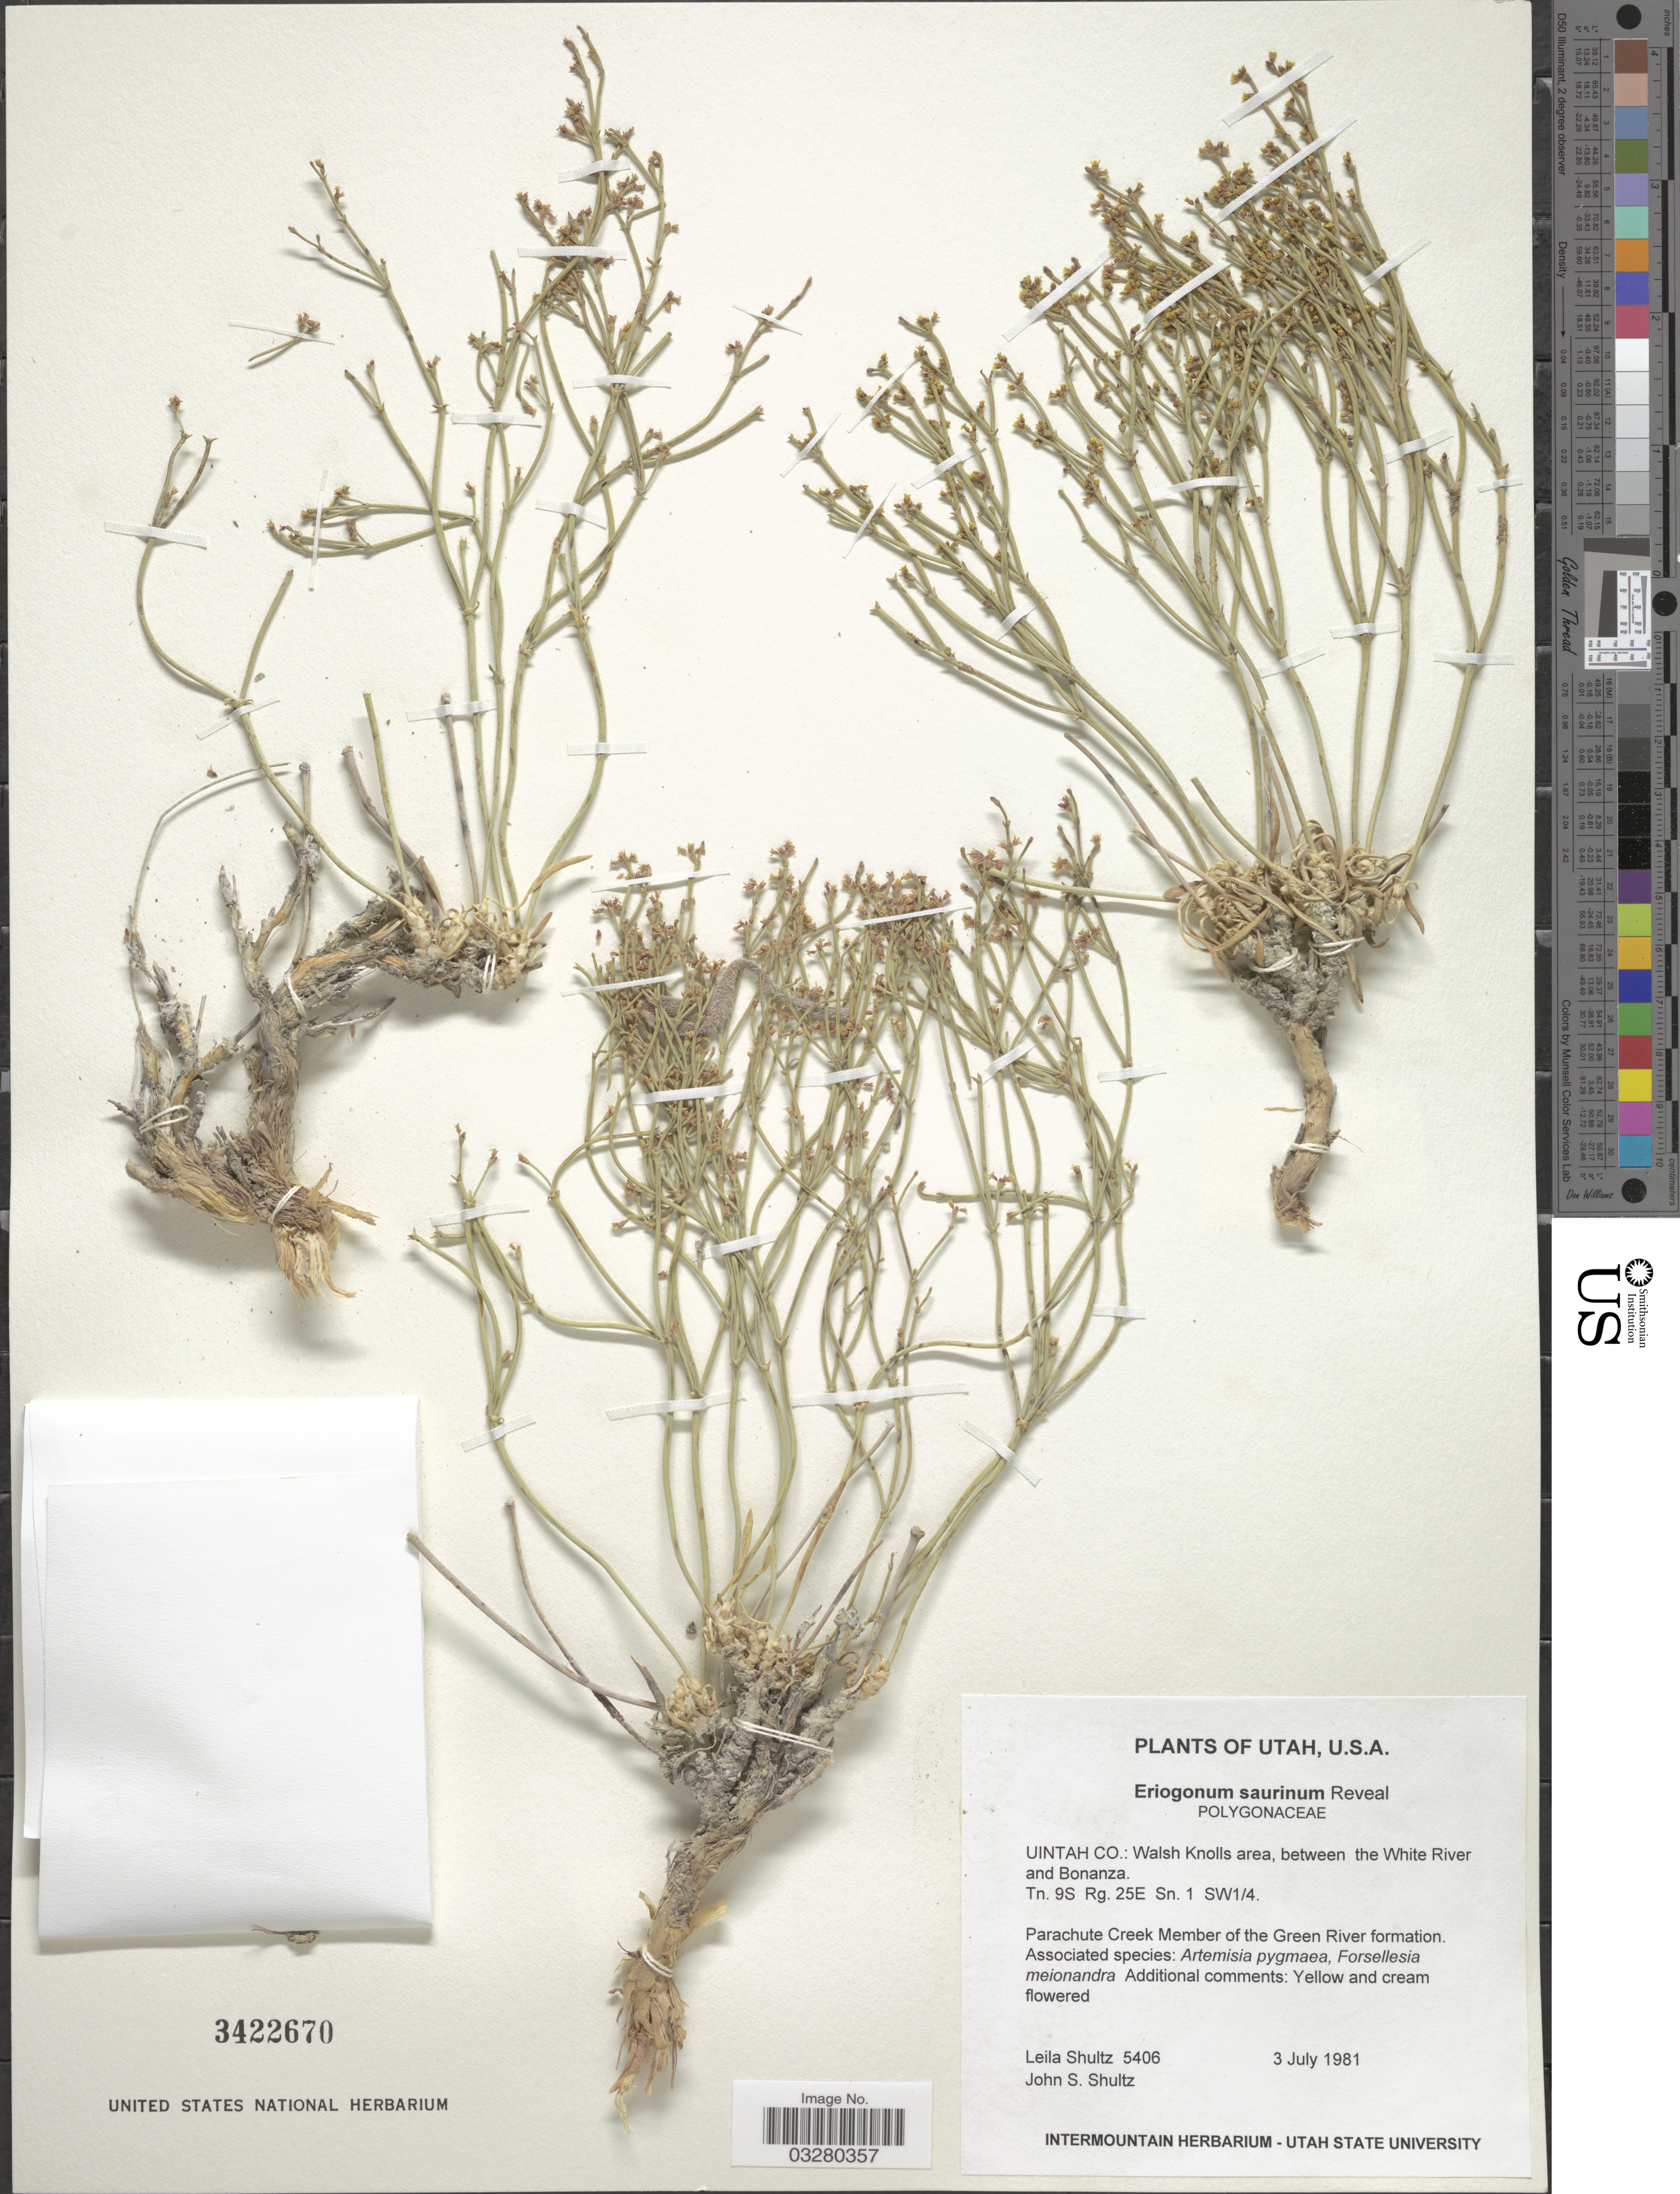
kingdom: Plantae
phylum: Tracheophyta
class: Magnoliopsida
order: Caryophyllales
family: Polygonaceae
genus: Eriogonum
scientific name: Eriogonum saurinum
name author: Reveal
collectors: L. Shultz & J. Shultz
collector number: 5406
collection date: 1981-07-03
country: United States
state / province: Utah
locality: Uintah Co.: Walsh Knolls area, between the White River and Bonanza. Tn. 9S Rg, 25E Sn. 1 SW¼. Parachute Creek Member of the Green River formation. [unsure placement]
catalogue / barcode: US 3422670